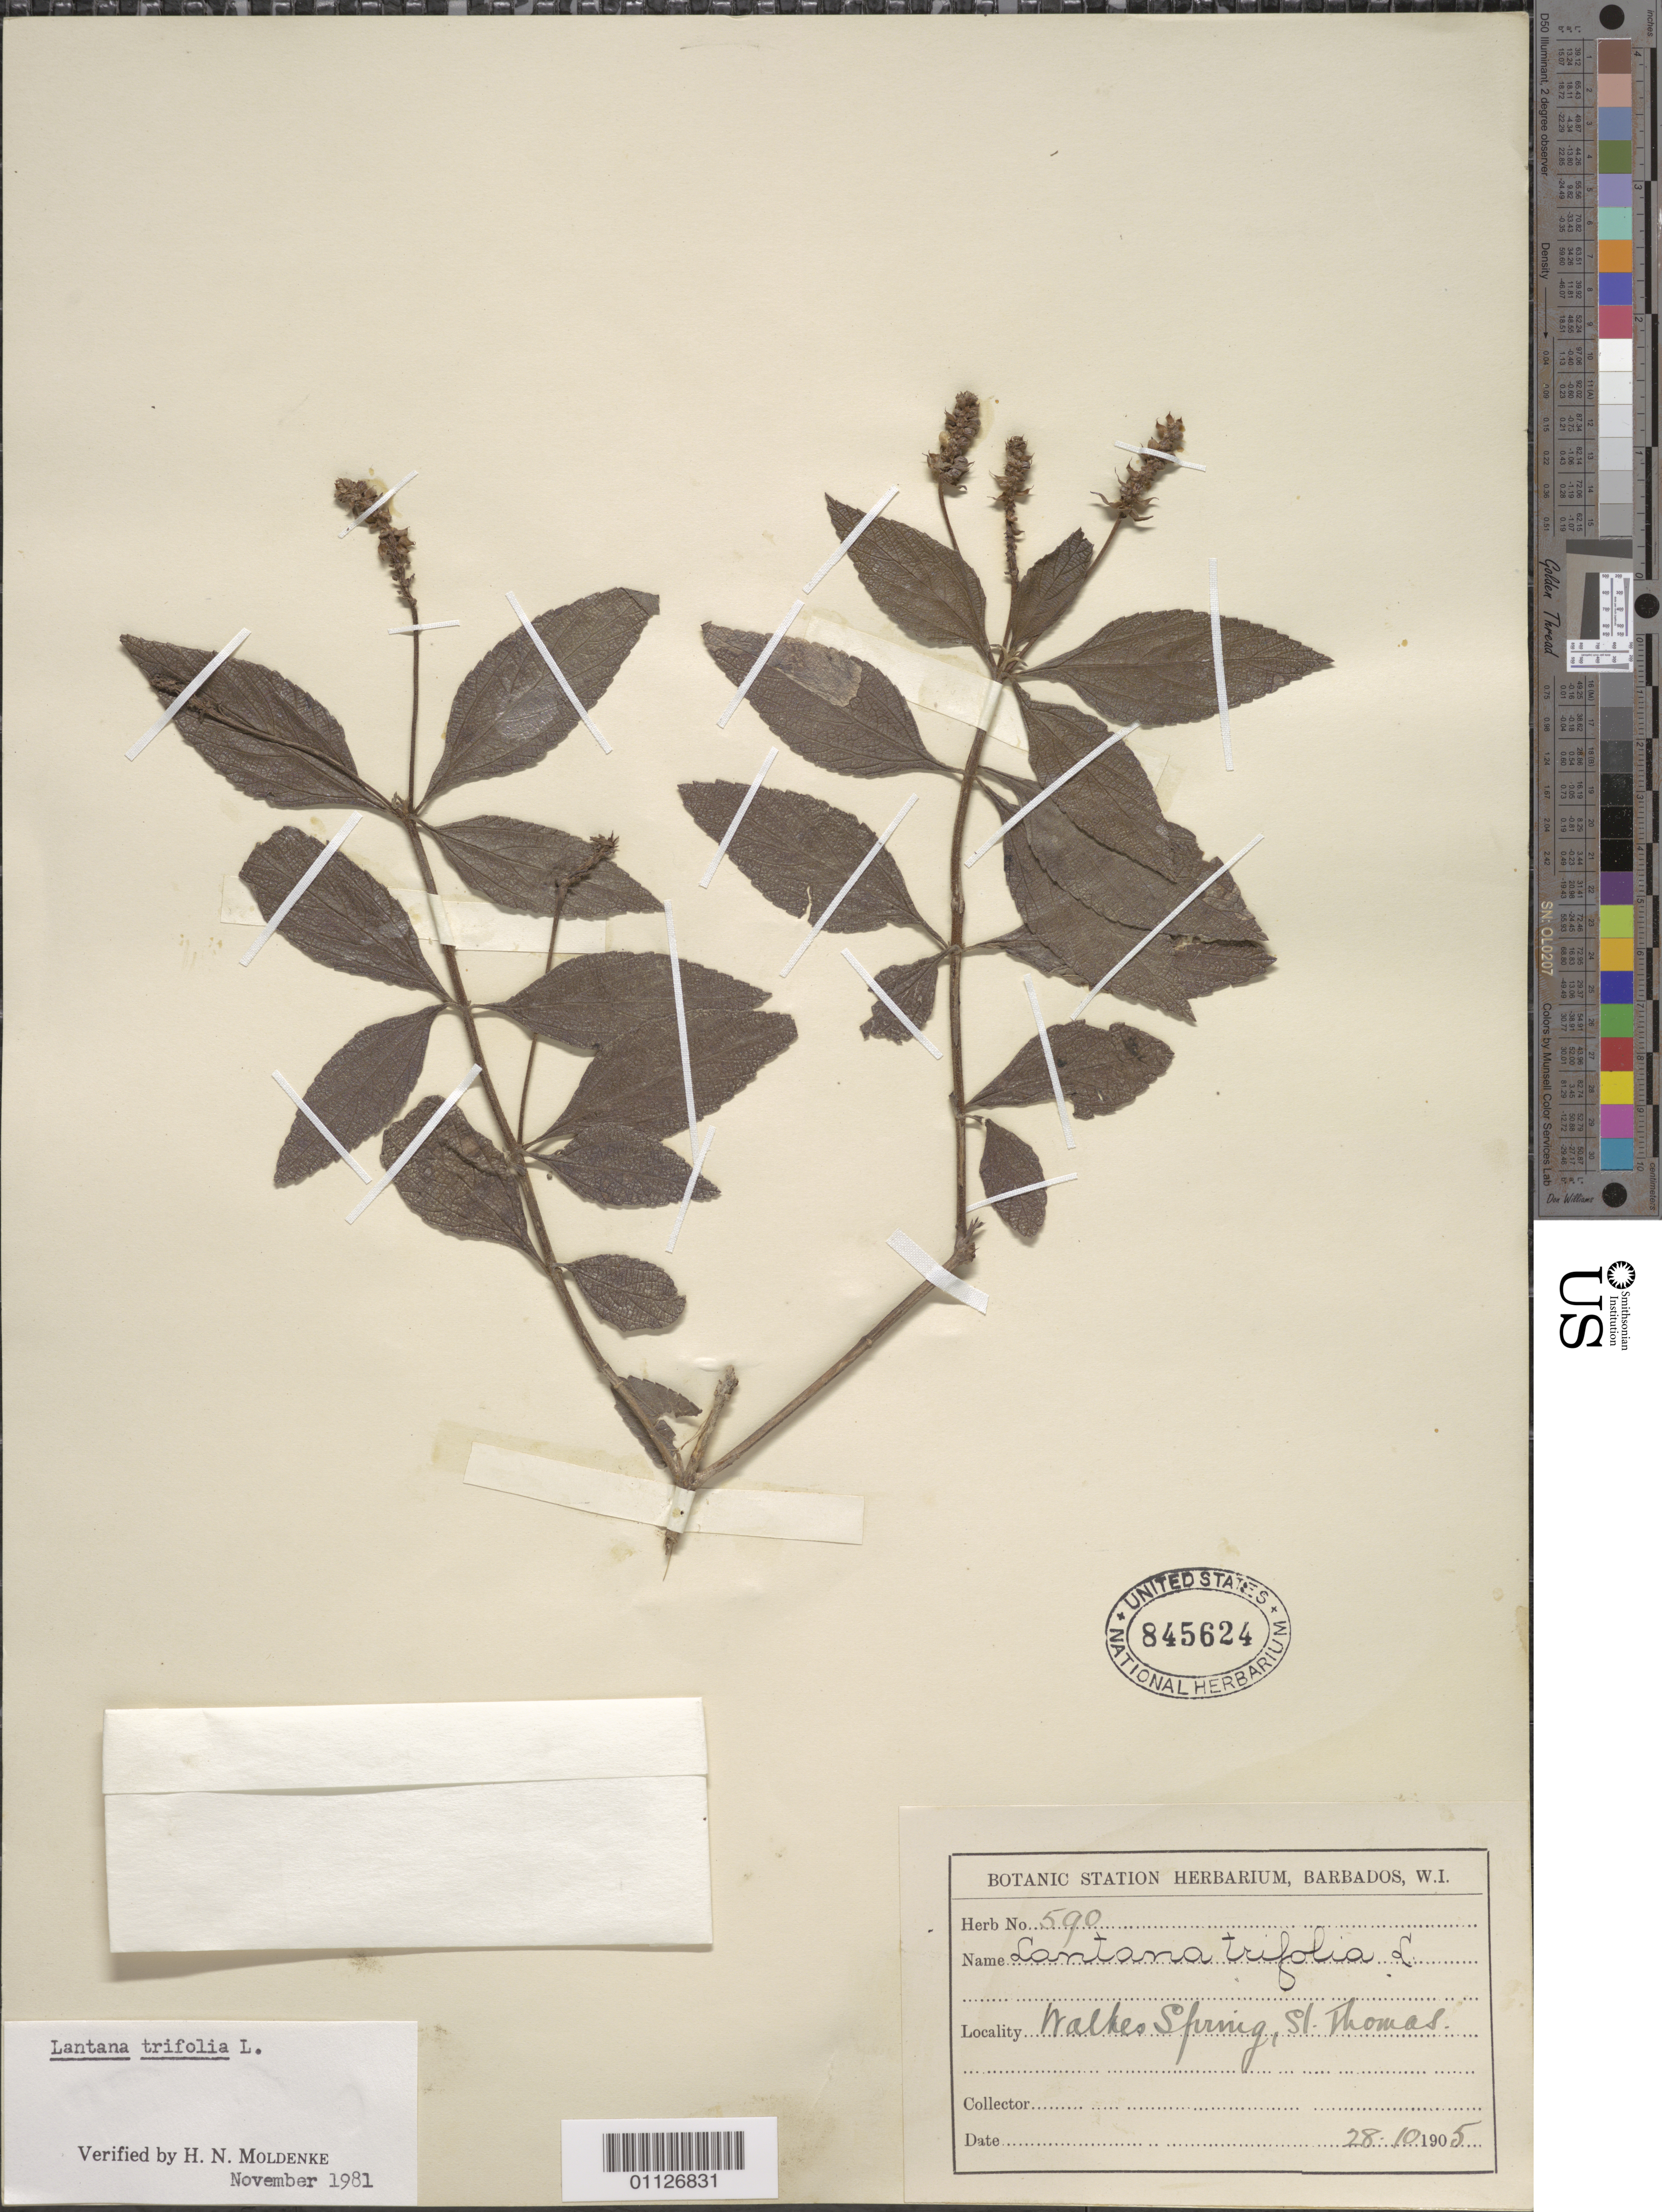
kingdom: Plantae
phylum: Tracheophyta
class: Magnoliopsida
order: Lamiales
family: Verbenaceae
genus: Lantana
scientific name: Lantana trifolia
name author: L.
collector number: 590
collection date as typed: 28 Oct 1905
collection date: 1905-10-28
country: Barbados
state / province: Saint Thomas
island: Barbados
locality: Walkes Spring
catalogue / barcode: US 845624